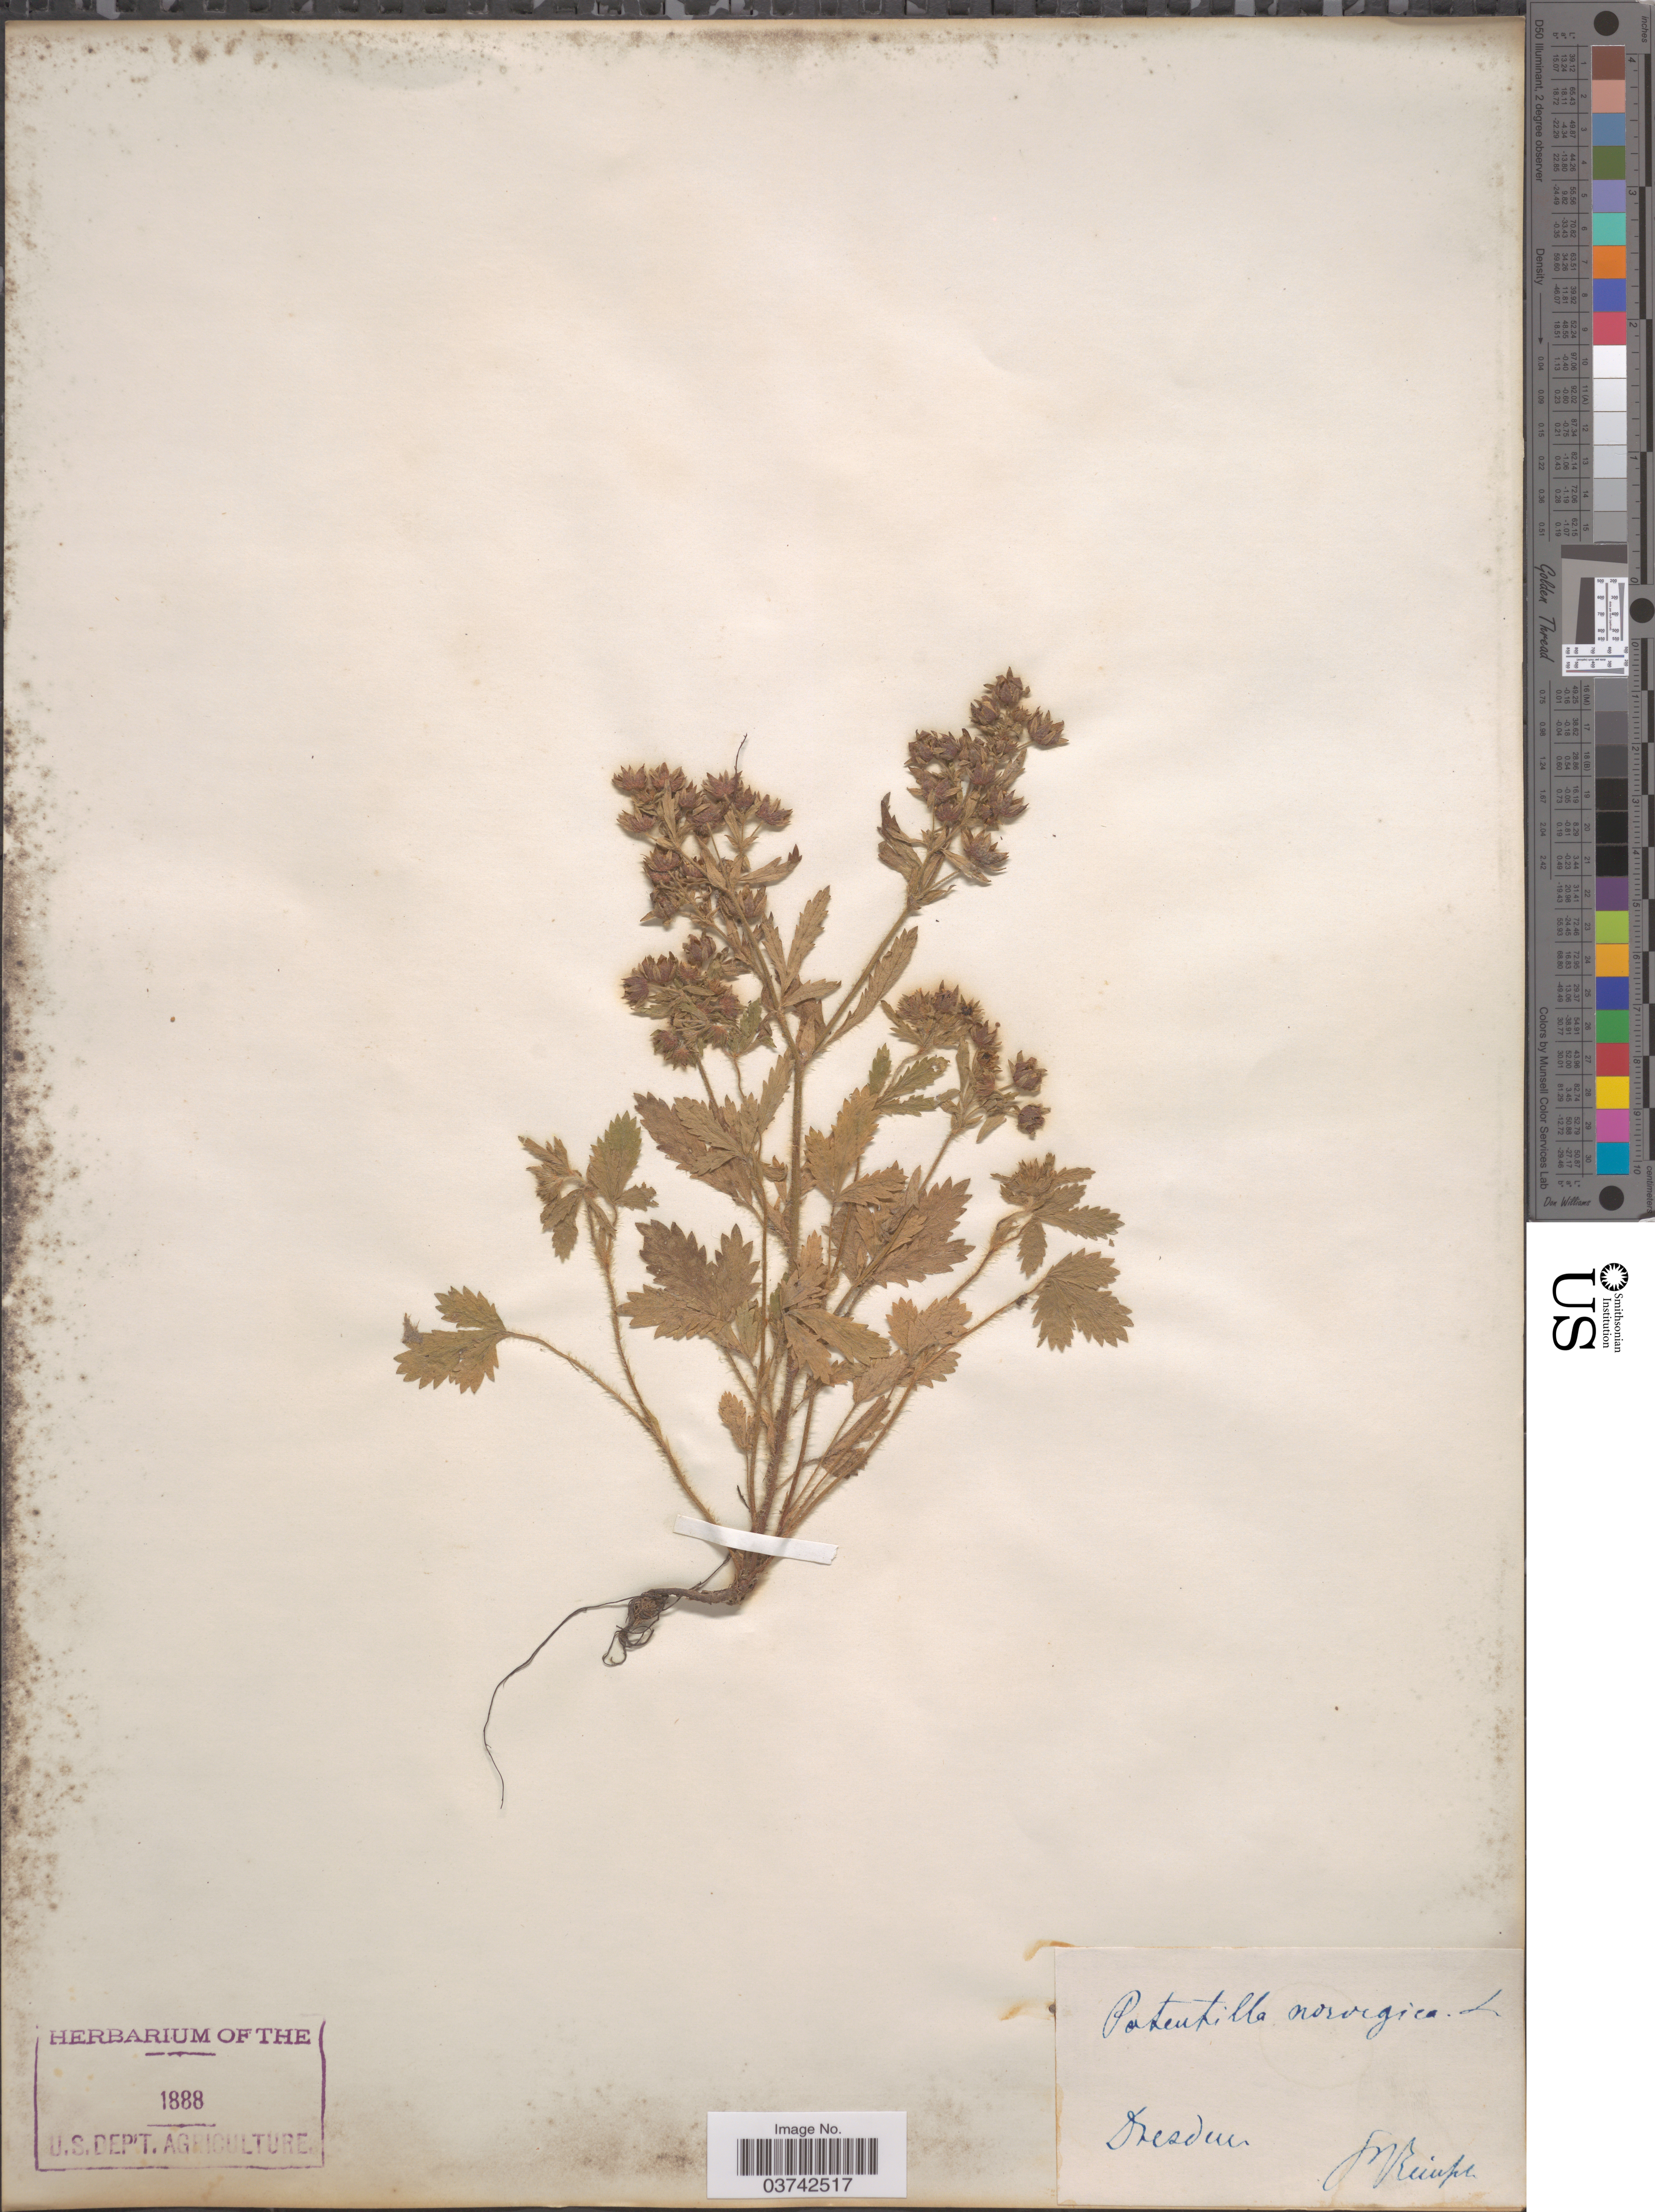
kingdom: Plantae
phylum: Tracheophyta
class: Magnoliopsida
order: Rosales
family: Rosaceae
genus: Potentilla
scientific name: Potentilla norvegica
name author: L.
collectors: P. Reinsch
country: Germany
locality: Dresden.